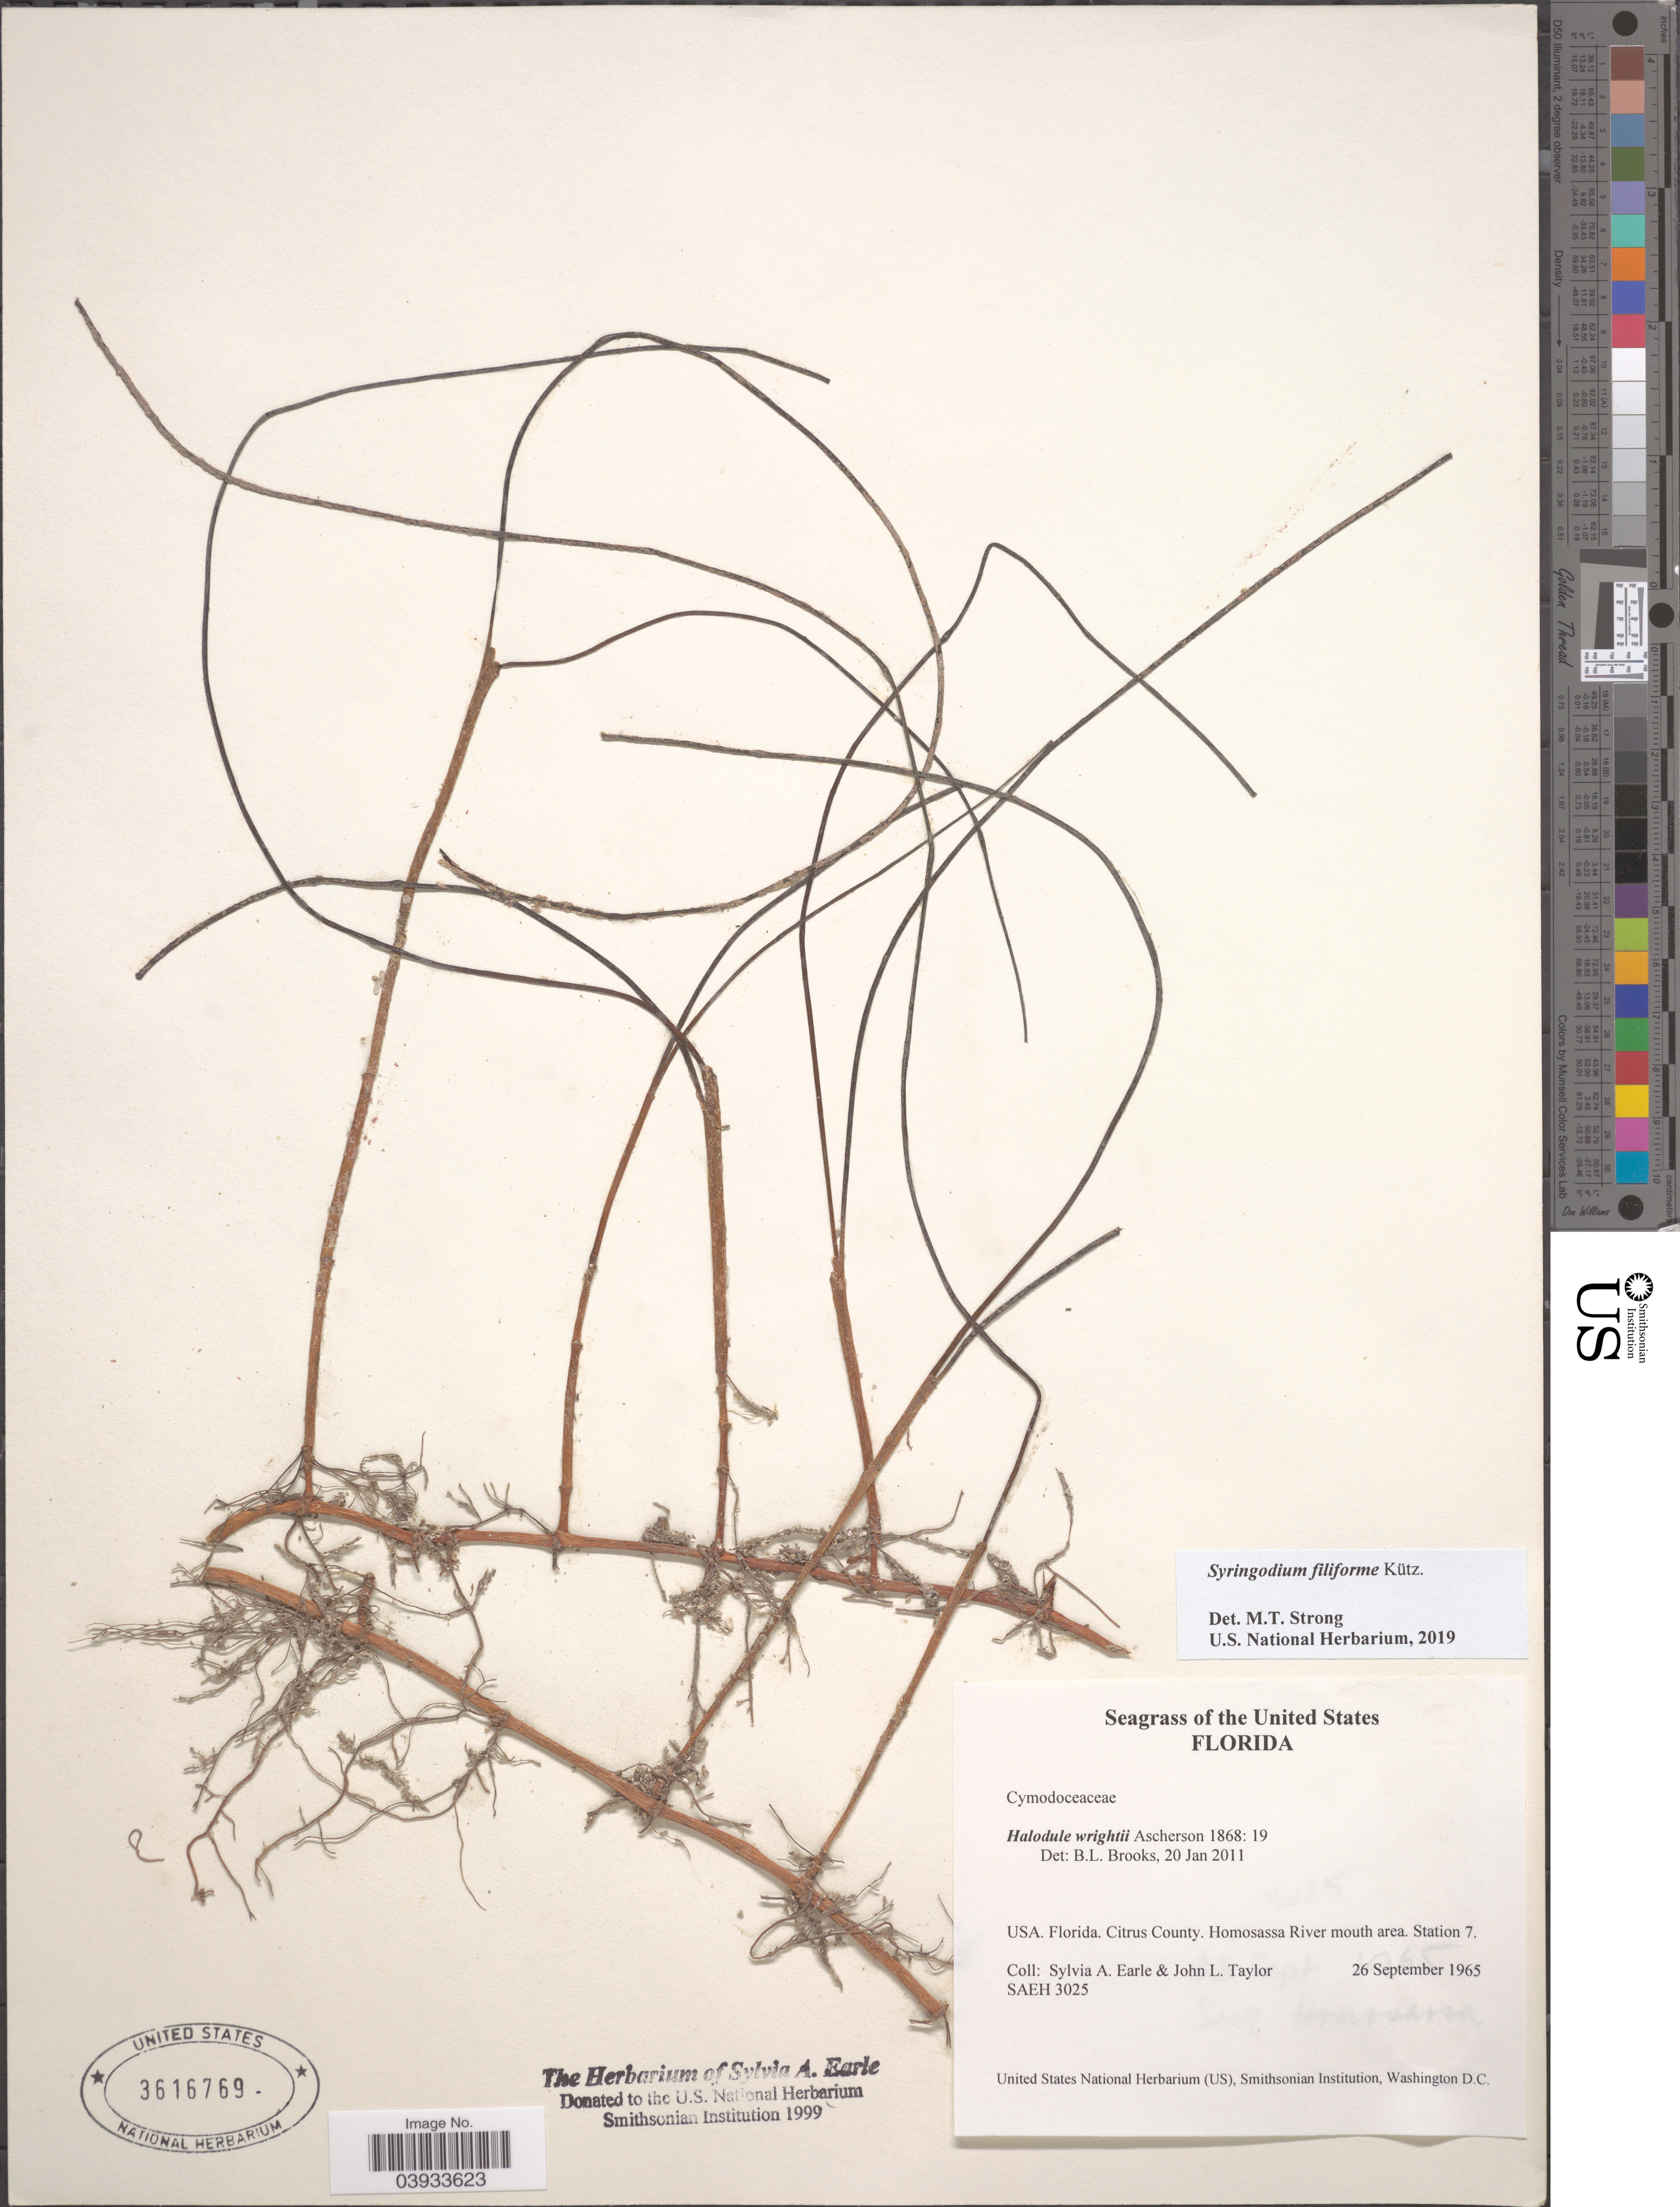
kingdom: Plantae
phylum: Tracheophyta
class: Liliopsida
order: Alismatales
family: Cymodoceaceae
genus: Syringodium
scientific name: Syringodium filiforme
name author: Kütz.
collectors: S. A. Earle & J. L. Taylor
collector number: SAEH3025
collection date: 1965-09-26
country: United States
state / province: Florida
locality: Citrus County. Homosassa River mouth area. Station 7.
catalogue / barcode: US 3616769